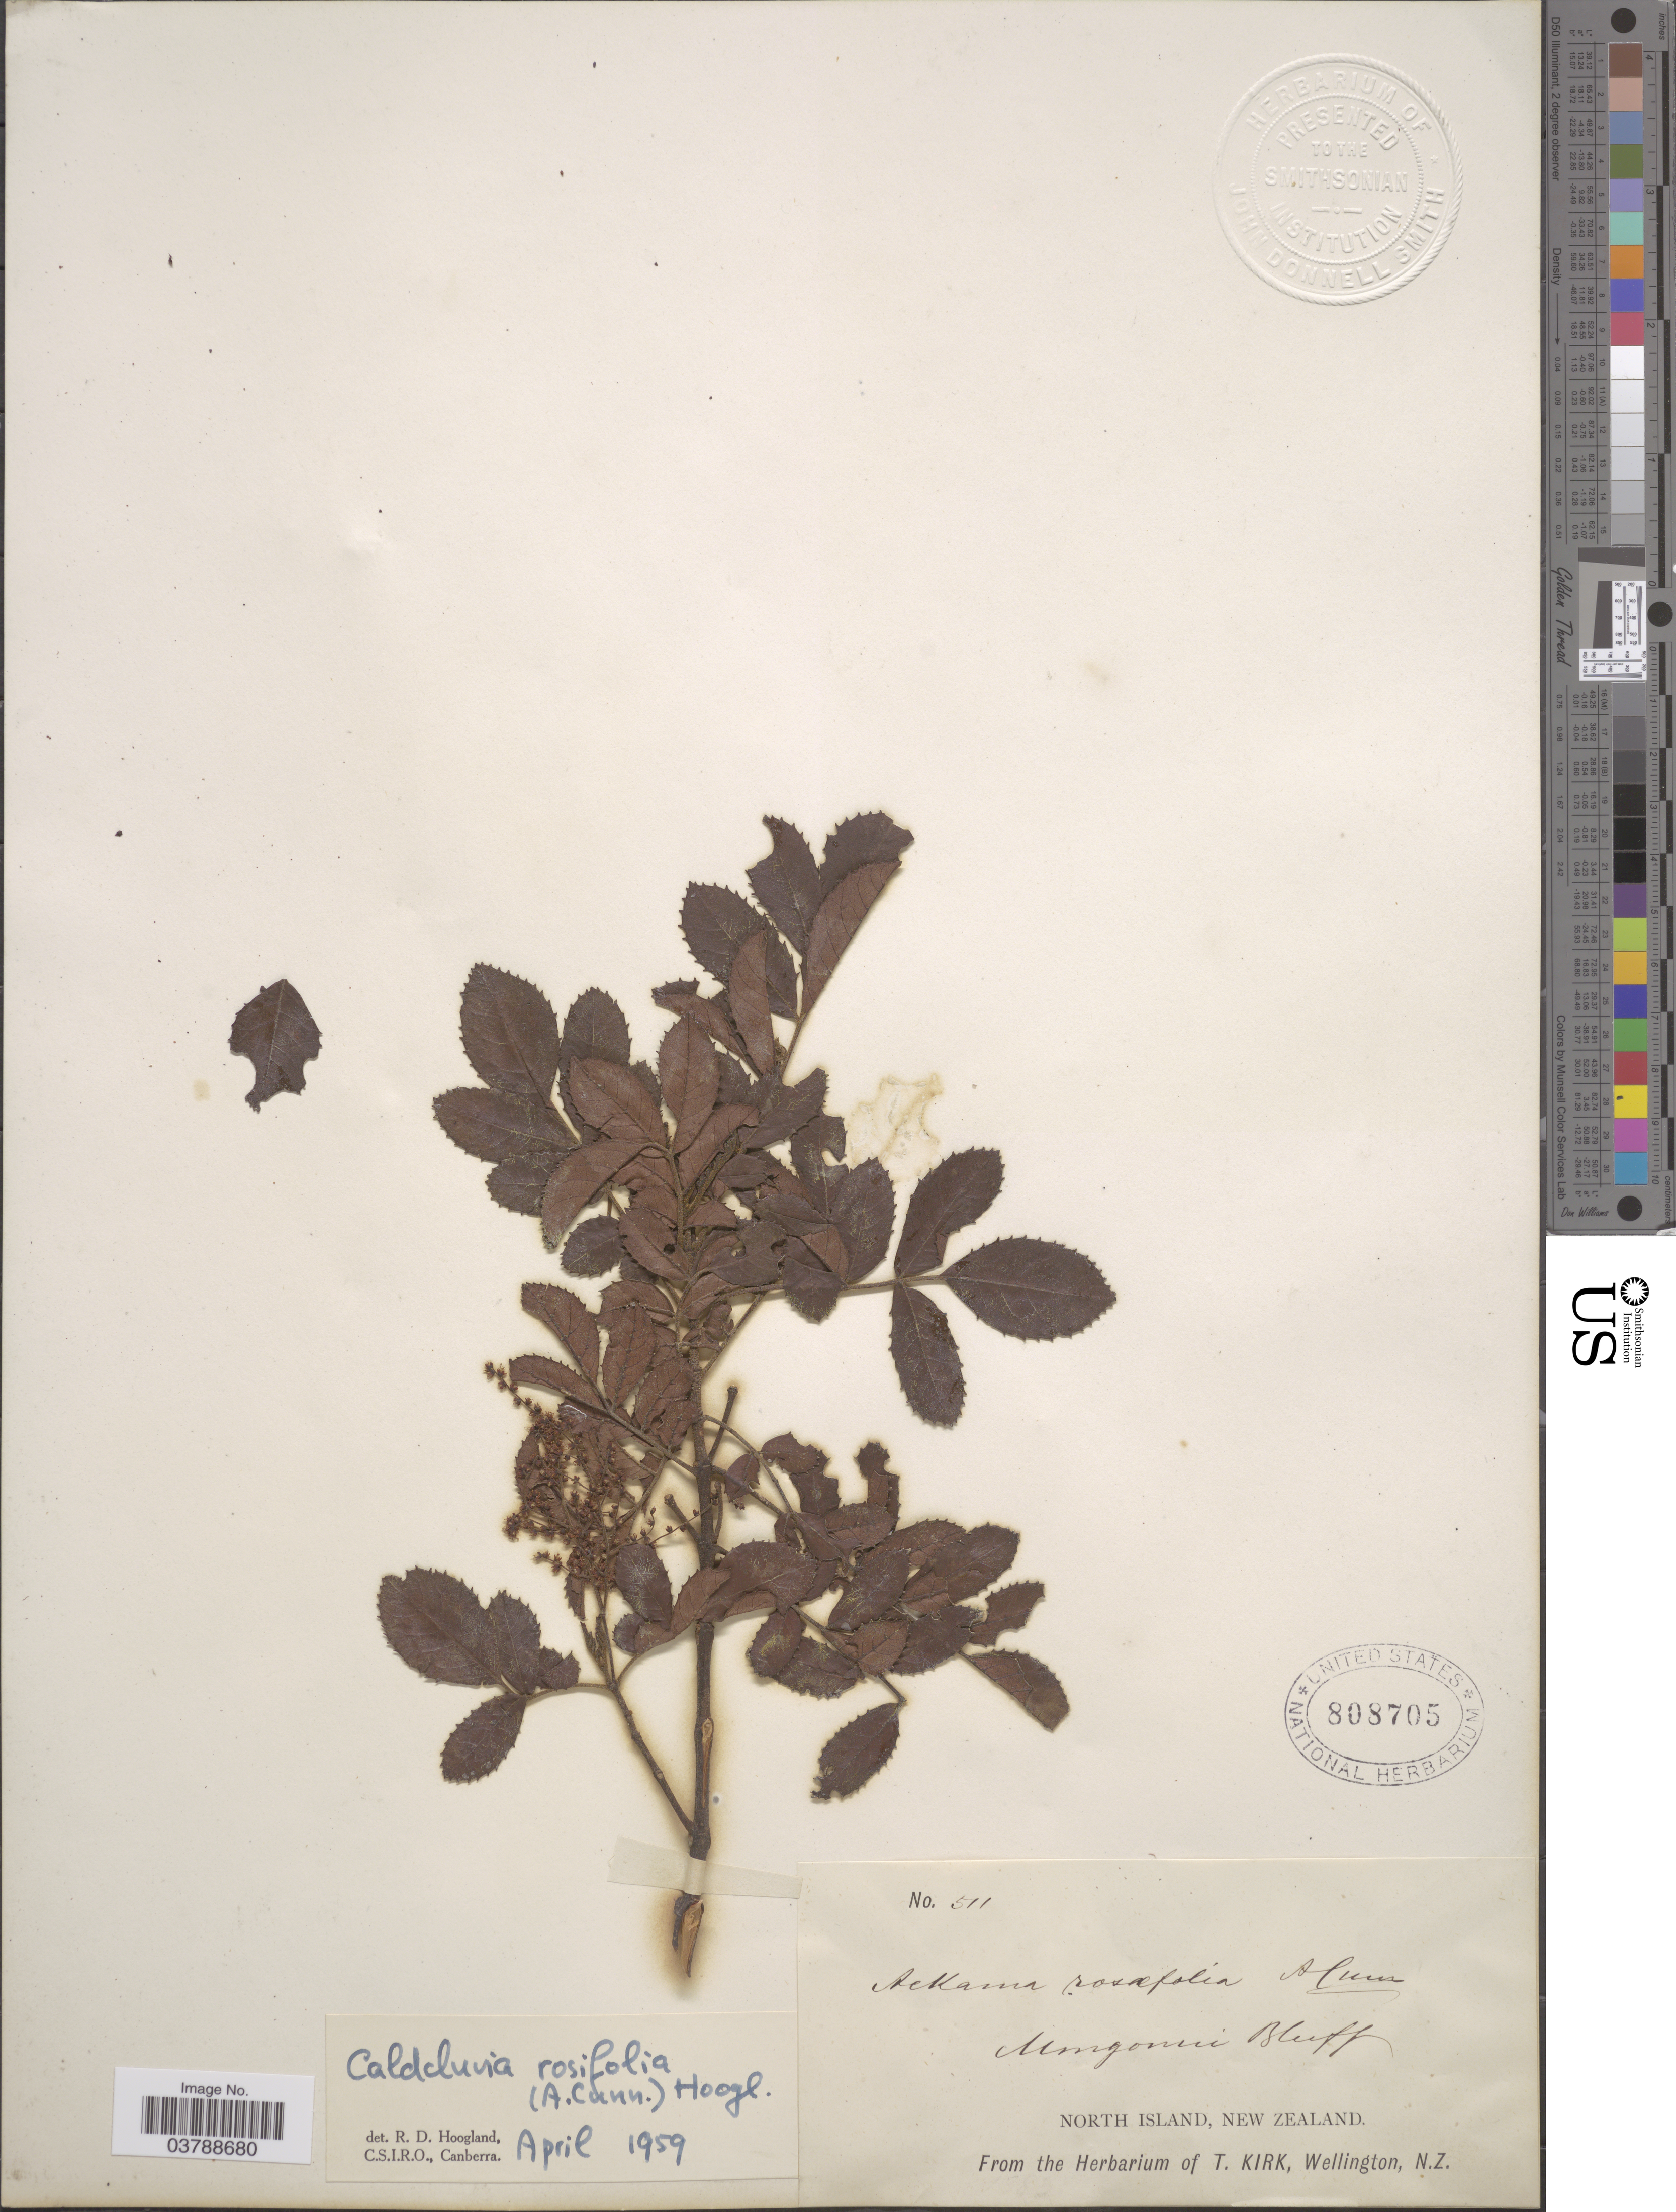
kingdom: Plantae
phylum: Tracheophyta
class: Magnoliopsida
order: Oxalidales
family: Cunoniaceae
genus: Caldcluvia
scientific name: Caldcluvia rosifolia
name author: (A. Cunn.) Hoogland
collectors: ex herb. T. Kirk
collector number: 511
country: New Zealand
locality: Umgonni* Bluff. North Island.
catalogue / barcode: US 808705